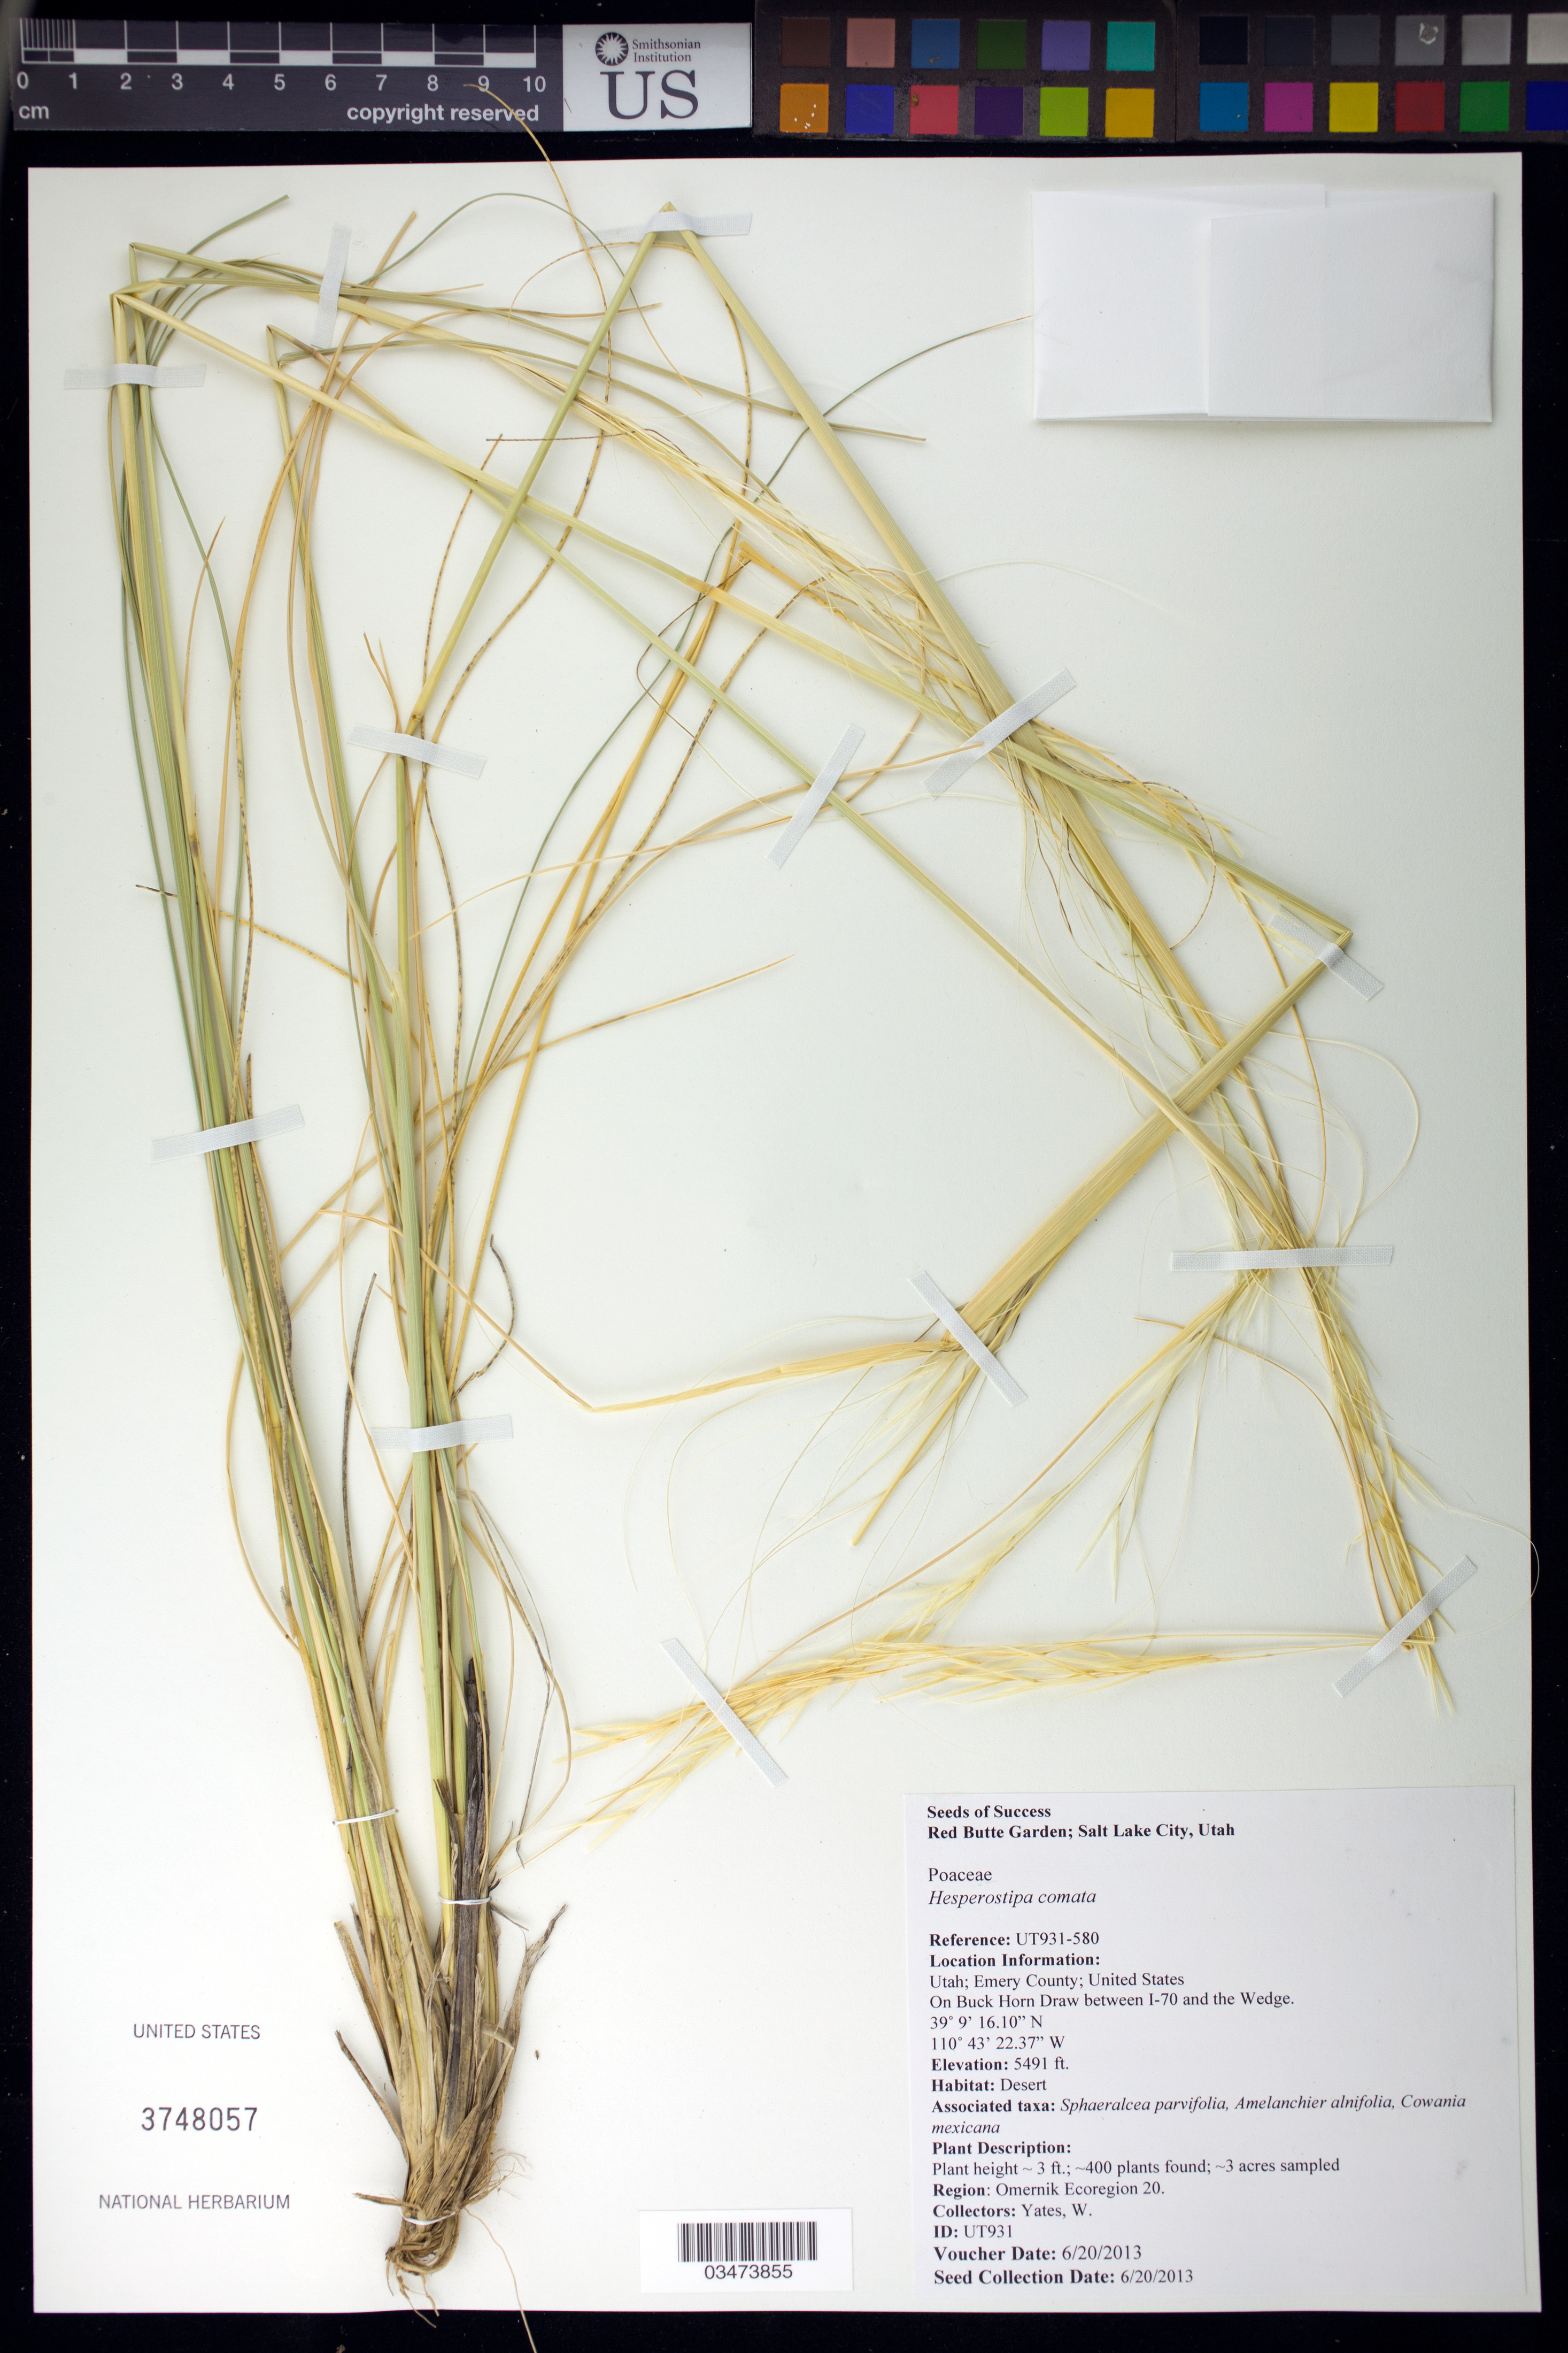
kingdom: Plantae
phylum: Tracheophyta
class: Liliopsida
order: Poales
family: Poaceae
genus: Hesperostipa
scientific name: Hesperostipa comata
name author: (Trin. & Rupr.) Barkworth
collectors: W. Yates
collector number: UT931-580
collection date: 2013-06-20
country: United States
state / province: Utah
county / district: Emery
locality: On Buck Horn Draw between I-70 and the Wedge.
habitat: Desert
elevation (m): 1674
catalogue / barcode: US 3748057